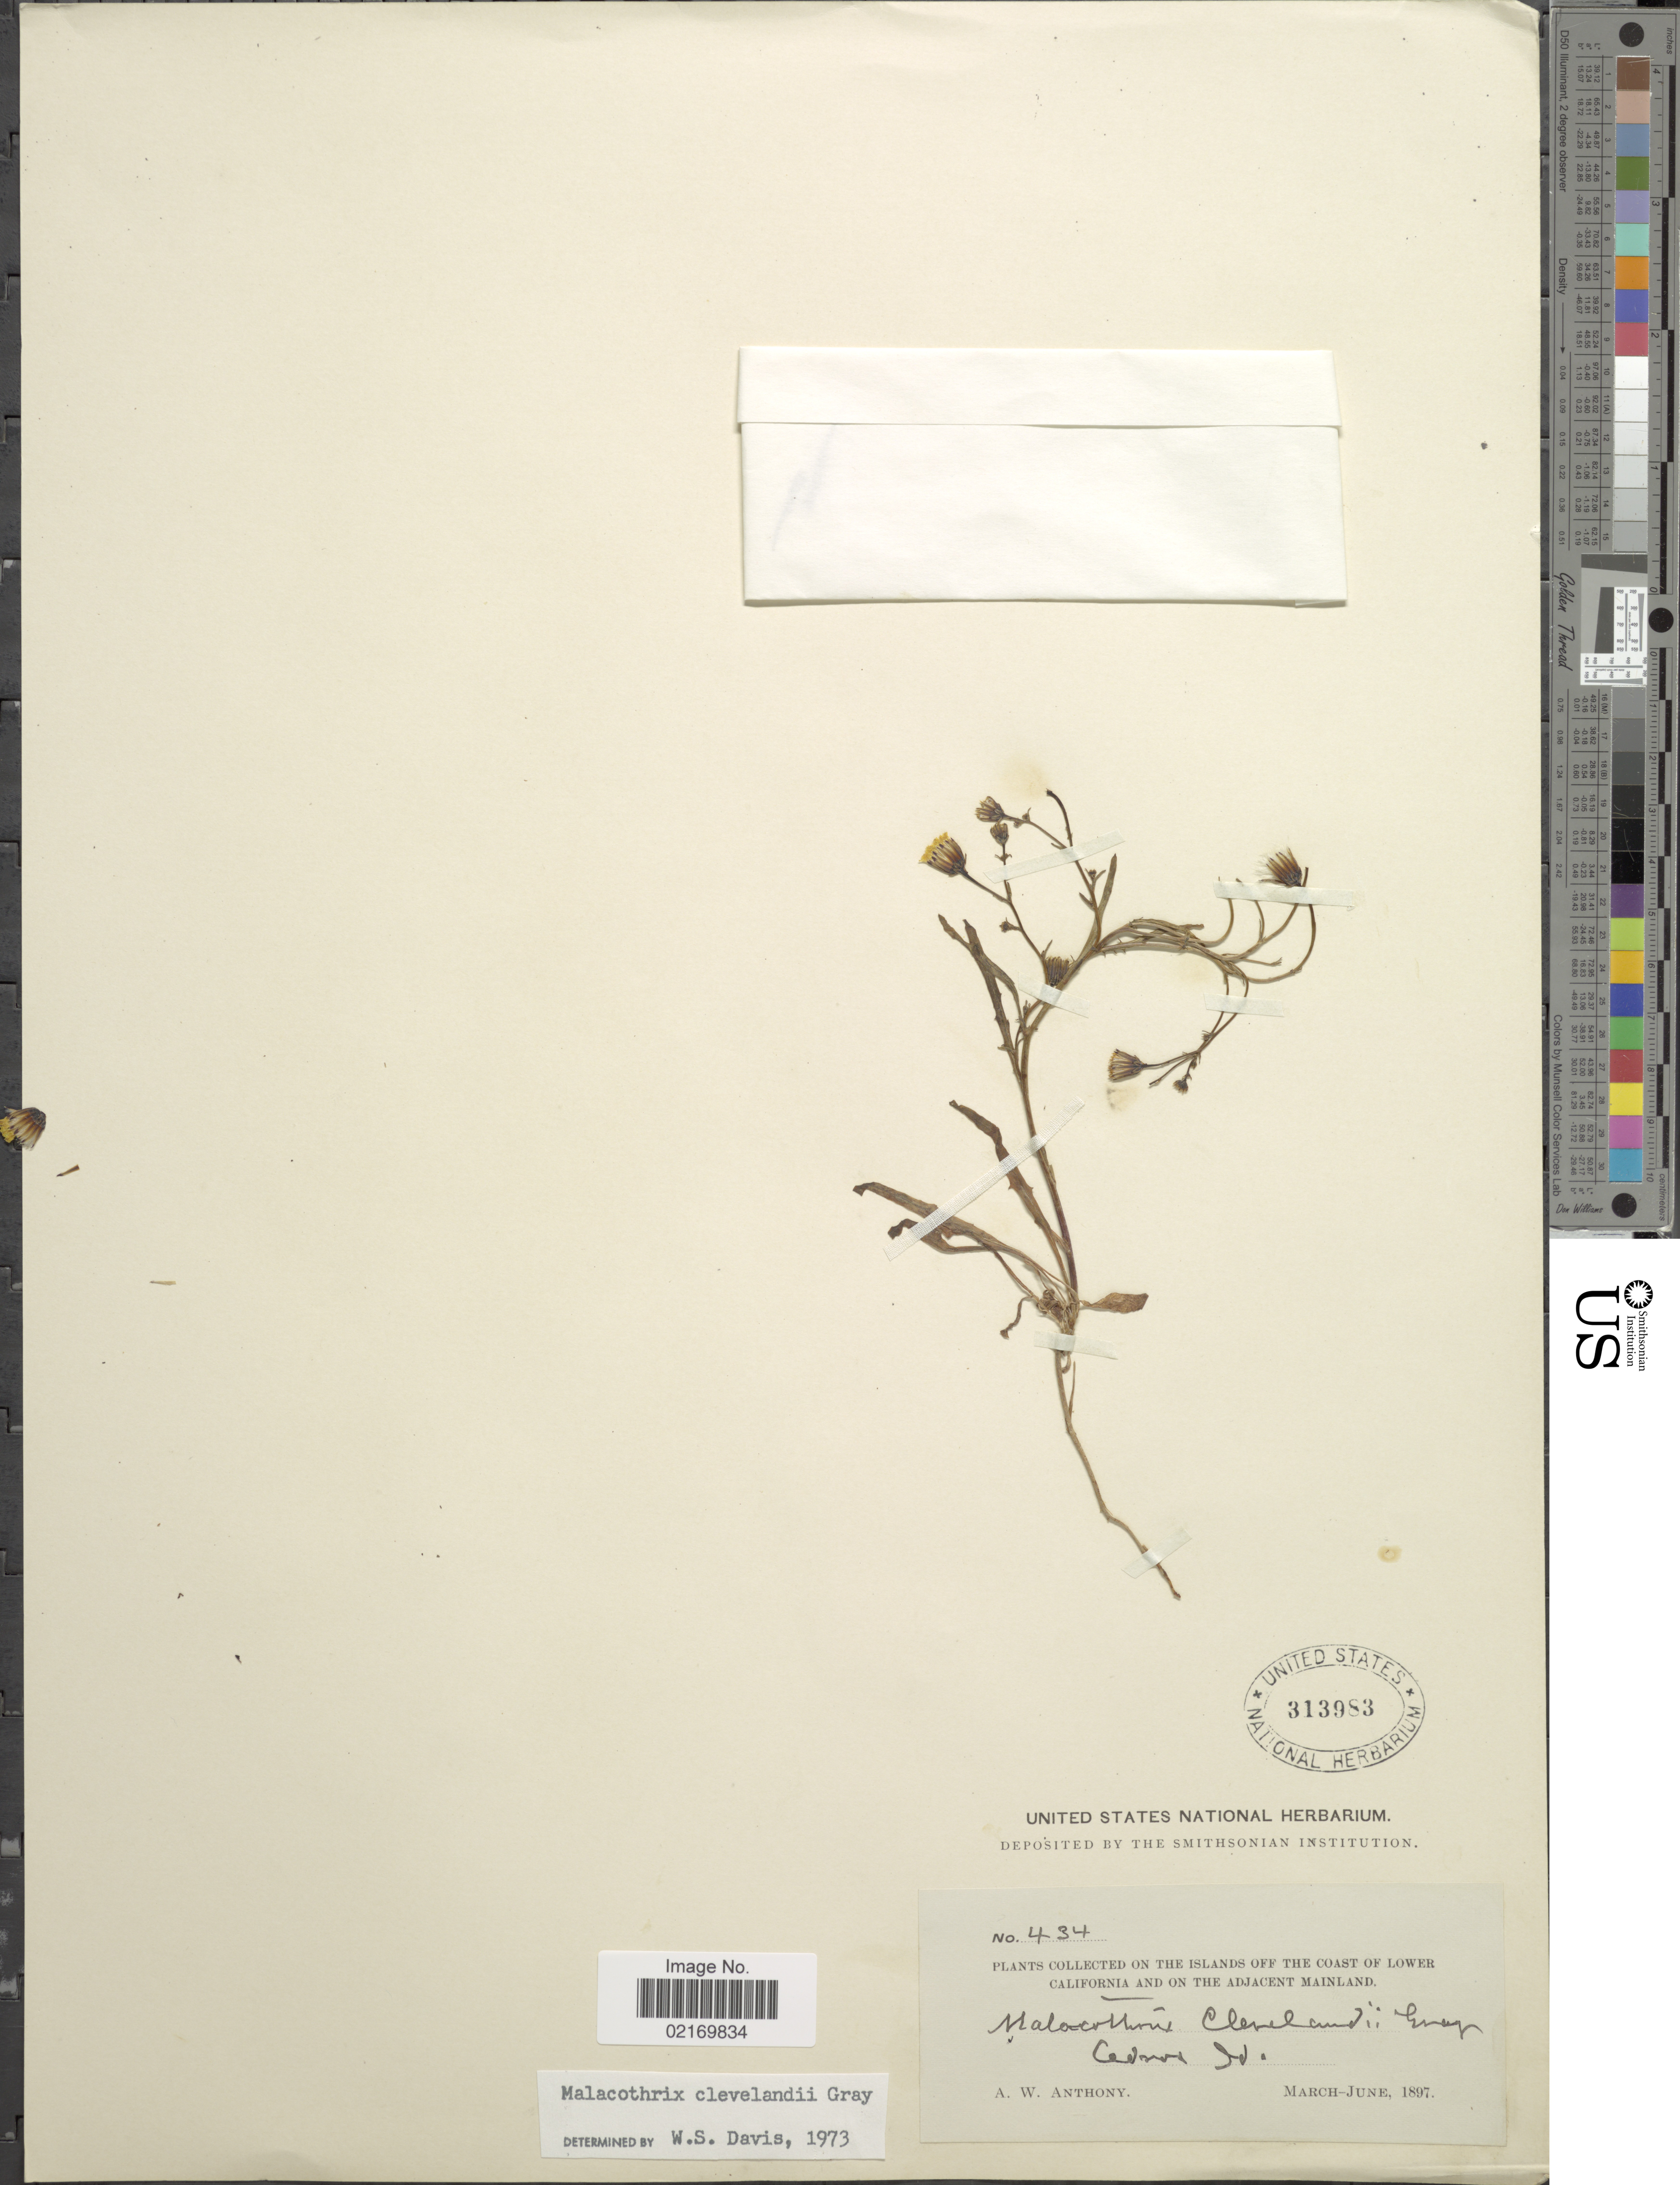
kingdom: Plantae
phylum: Tracheophyta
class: Magnoliopsida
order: Asterales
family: Asteraceae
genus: Malacothrix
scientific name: Malacothrix clevelandii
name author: A. Gray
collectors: A. W. Anthony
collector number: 434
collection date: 1897-03/1897-06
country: Mexico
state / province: Baja California Norte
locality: Islands of the Coast of Lower California and on the Adjacent Mainland, Cedros Id.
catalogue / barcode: US 313983